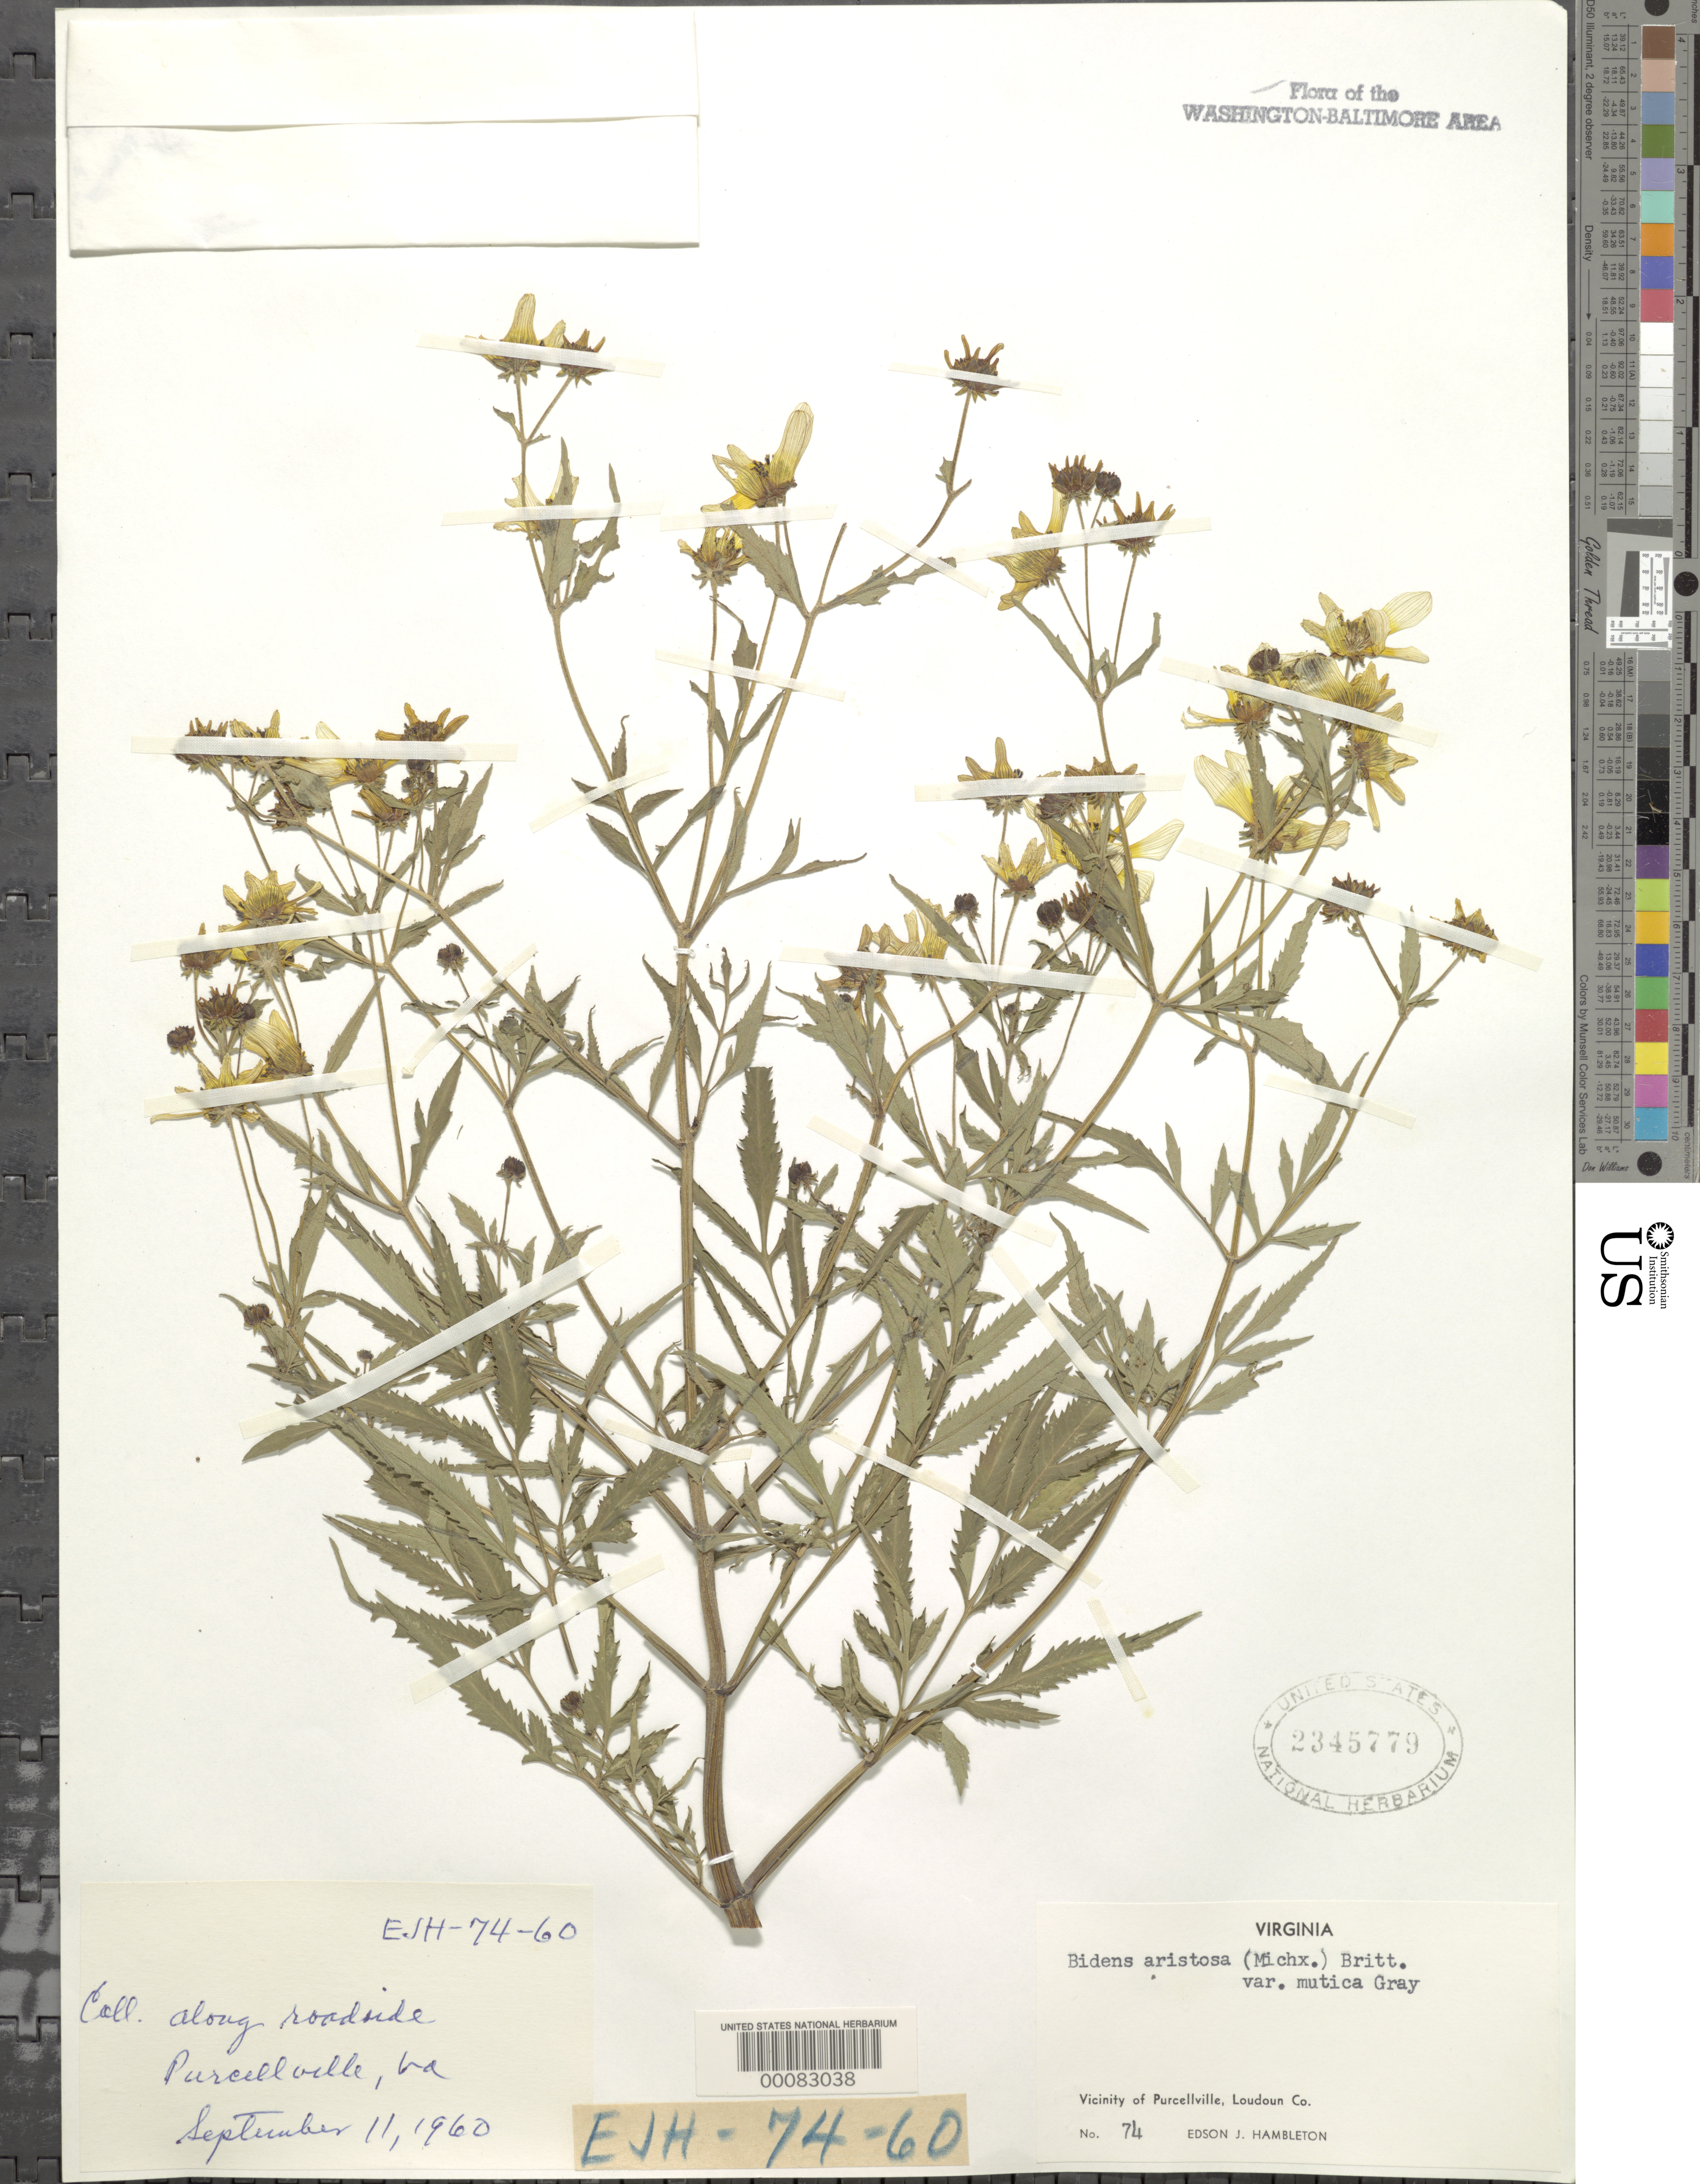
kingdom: Plantae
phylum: Tracheophyta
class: Magnoliopsida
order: Asterales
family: Asteraceae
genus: Bidens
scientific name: Bidens aristosa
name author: (Michx.) Britton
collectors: E. Hambleton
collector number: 74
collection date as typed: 11 Sep 1960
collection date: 1960-09-11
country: United States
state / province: Virginia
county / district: Loudoun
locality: Purcellville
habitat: Roadside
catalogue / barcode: US 2345779